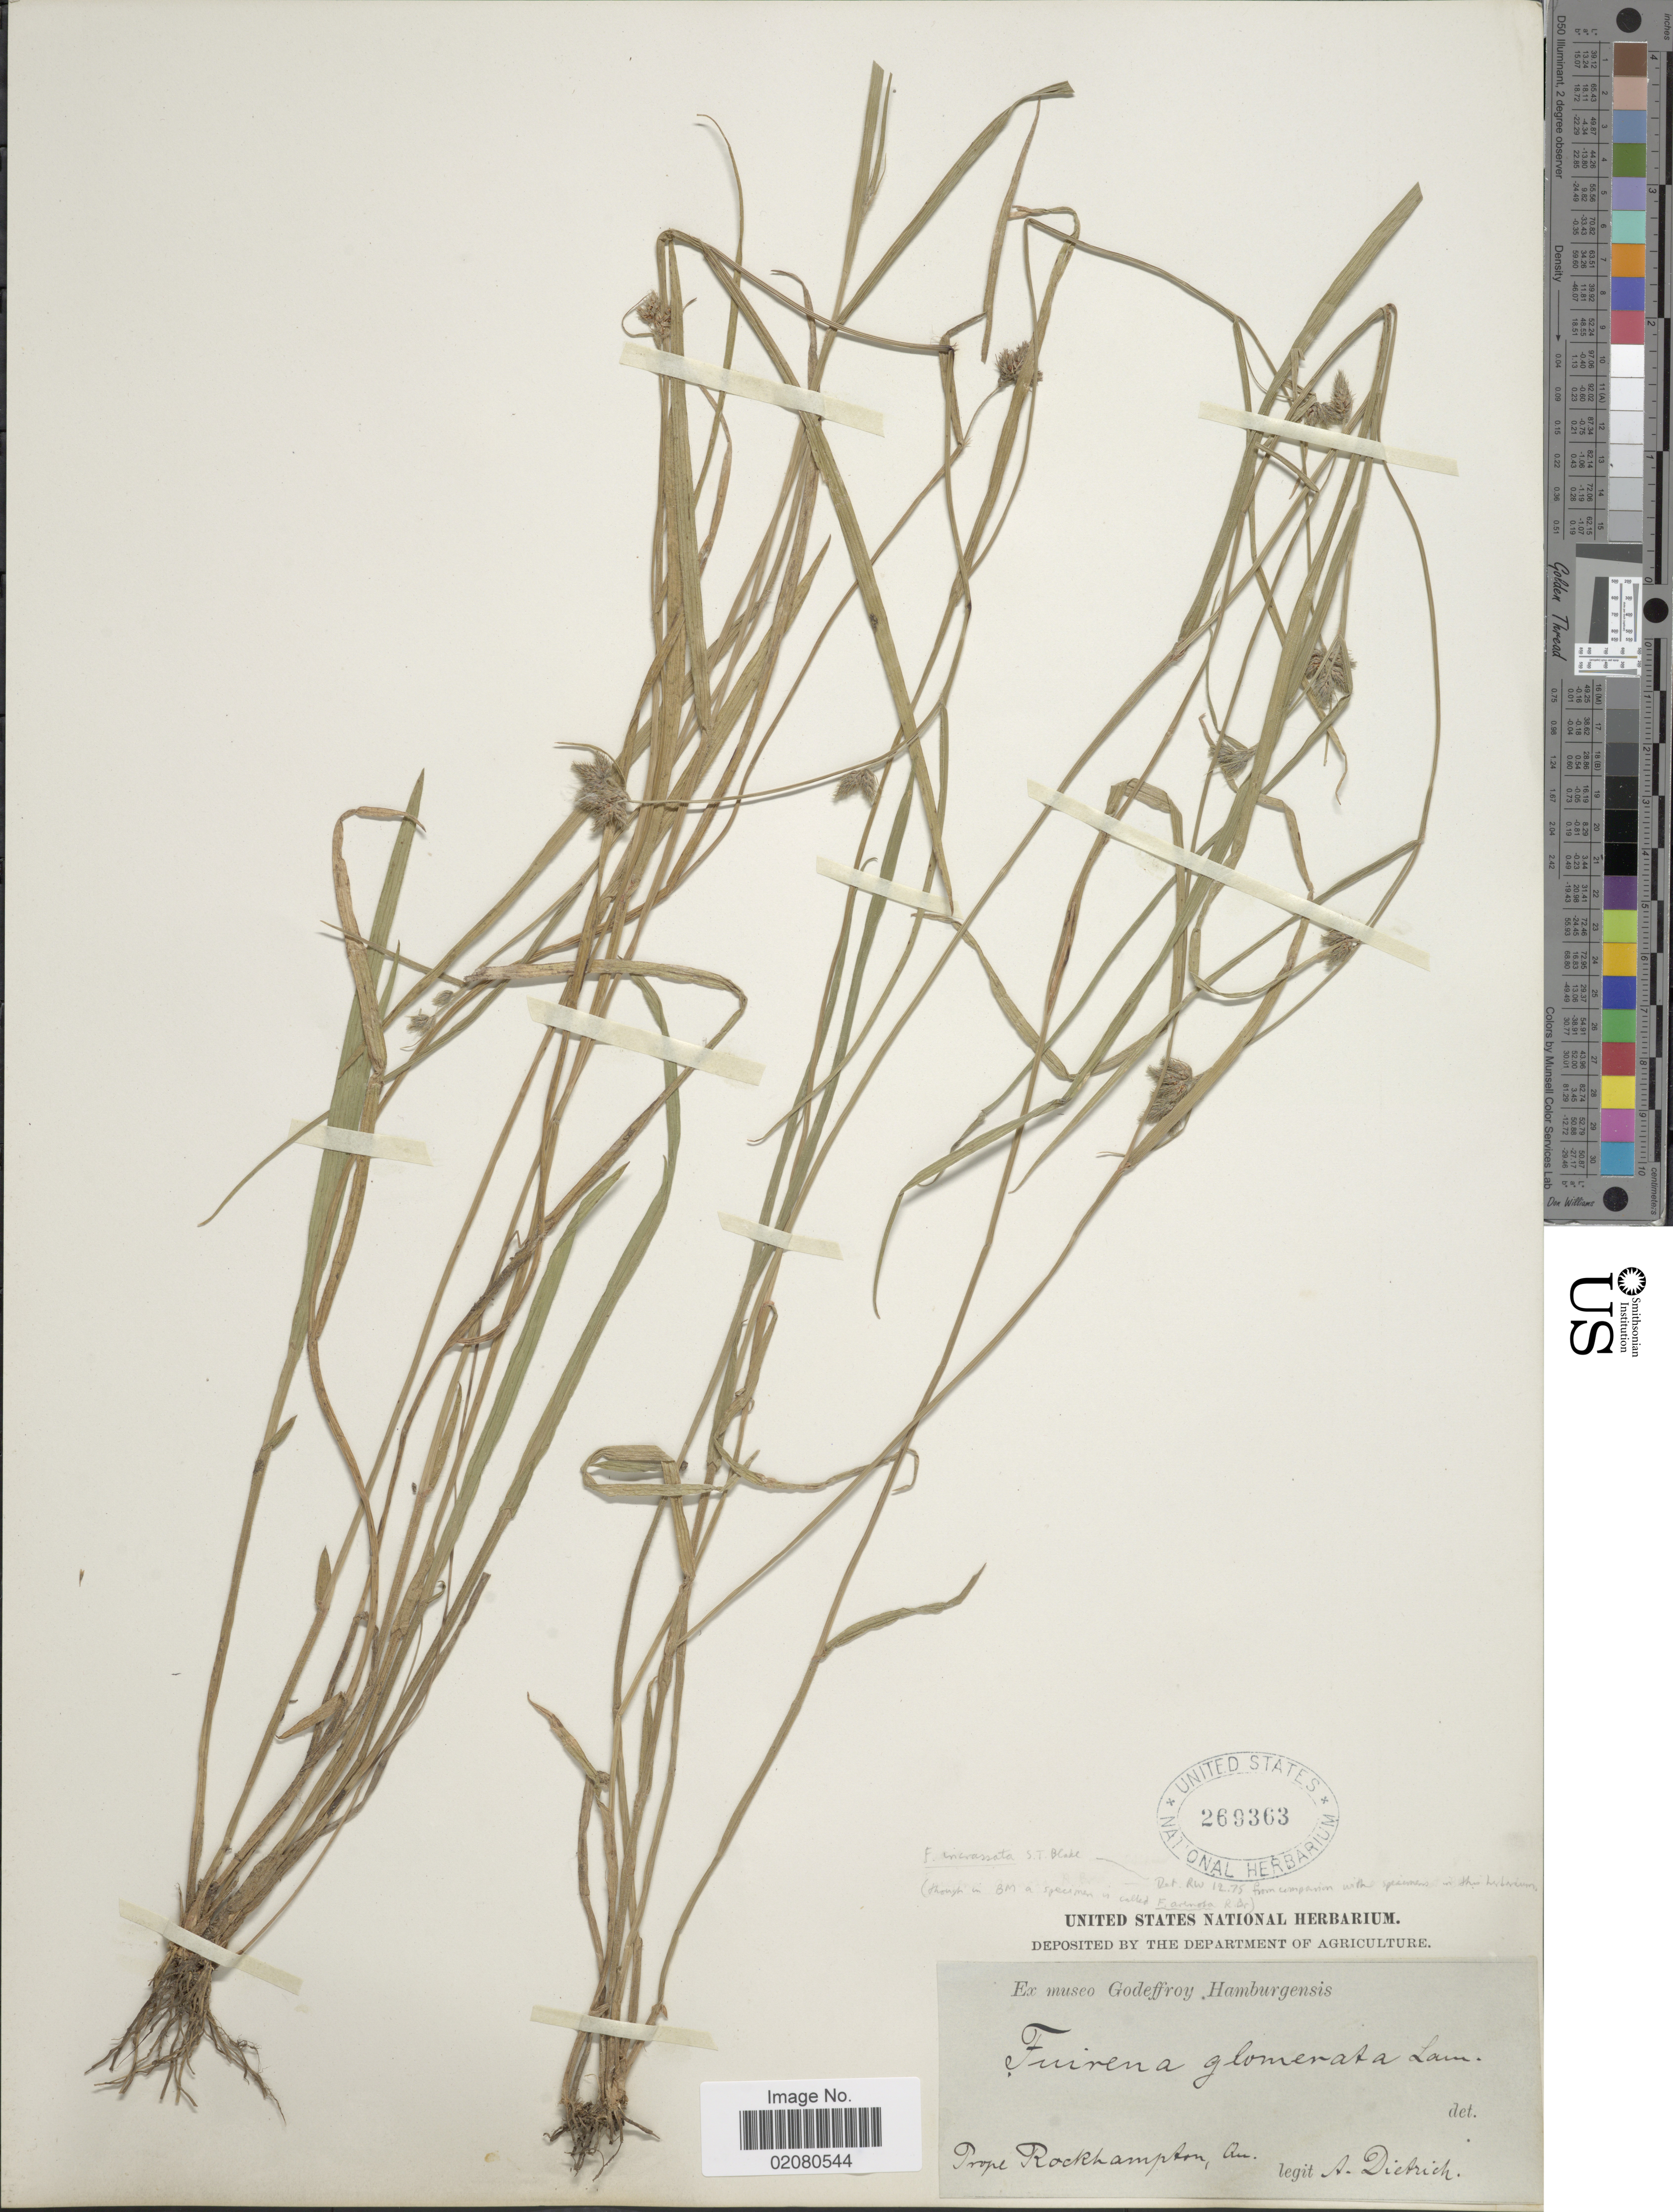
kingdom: Plantae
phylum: Tracheophyta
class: Liliopsida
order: Poales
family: Cyperaceae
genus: Fuirena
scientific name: Fuirena incrassata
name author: S.T. Blake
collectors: A. Dietrich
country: Australia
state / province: Queensland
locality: Prope Rockhampton, Qu.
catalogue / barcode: US 269363